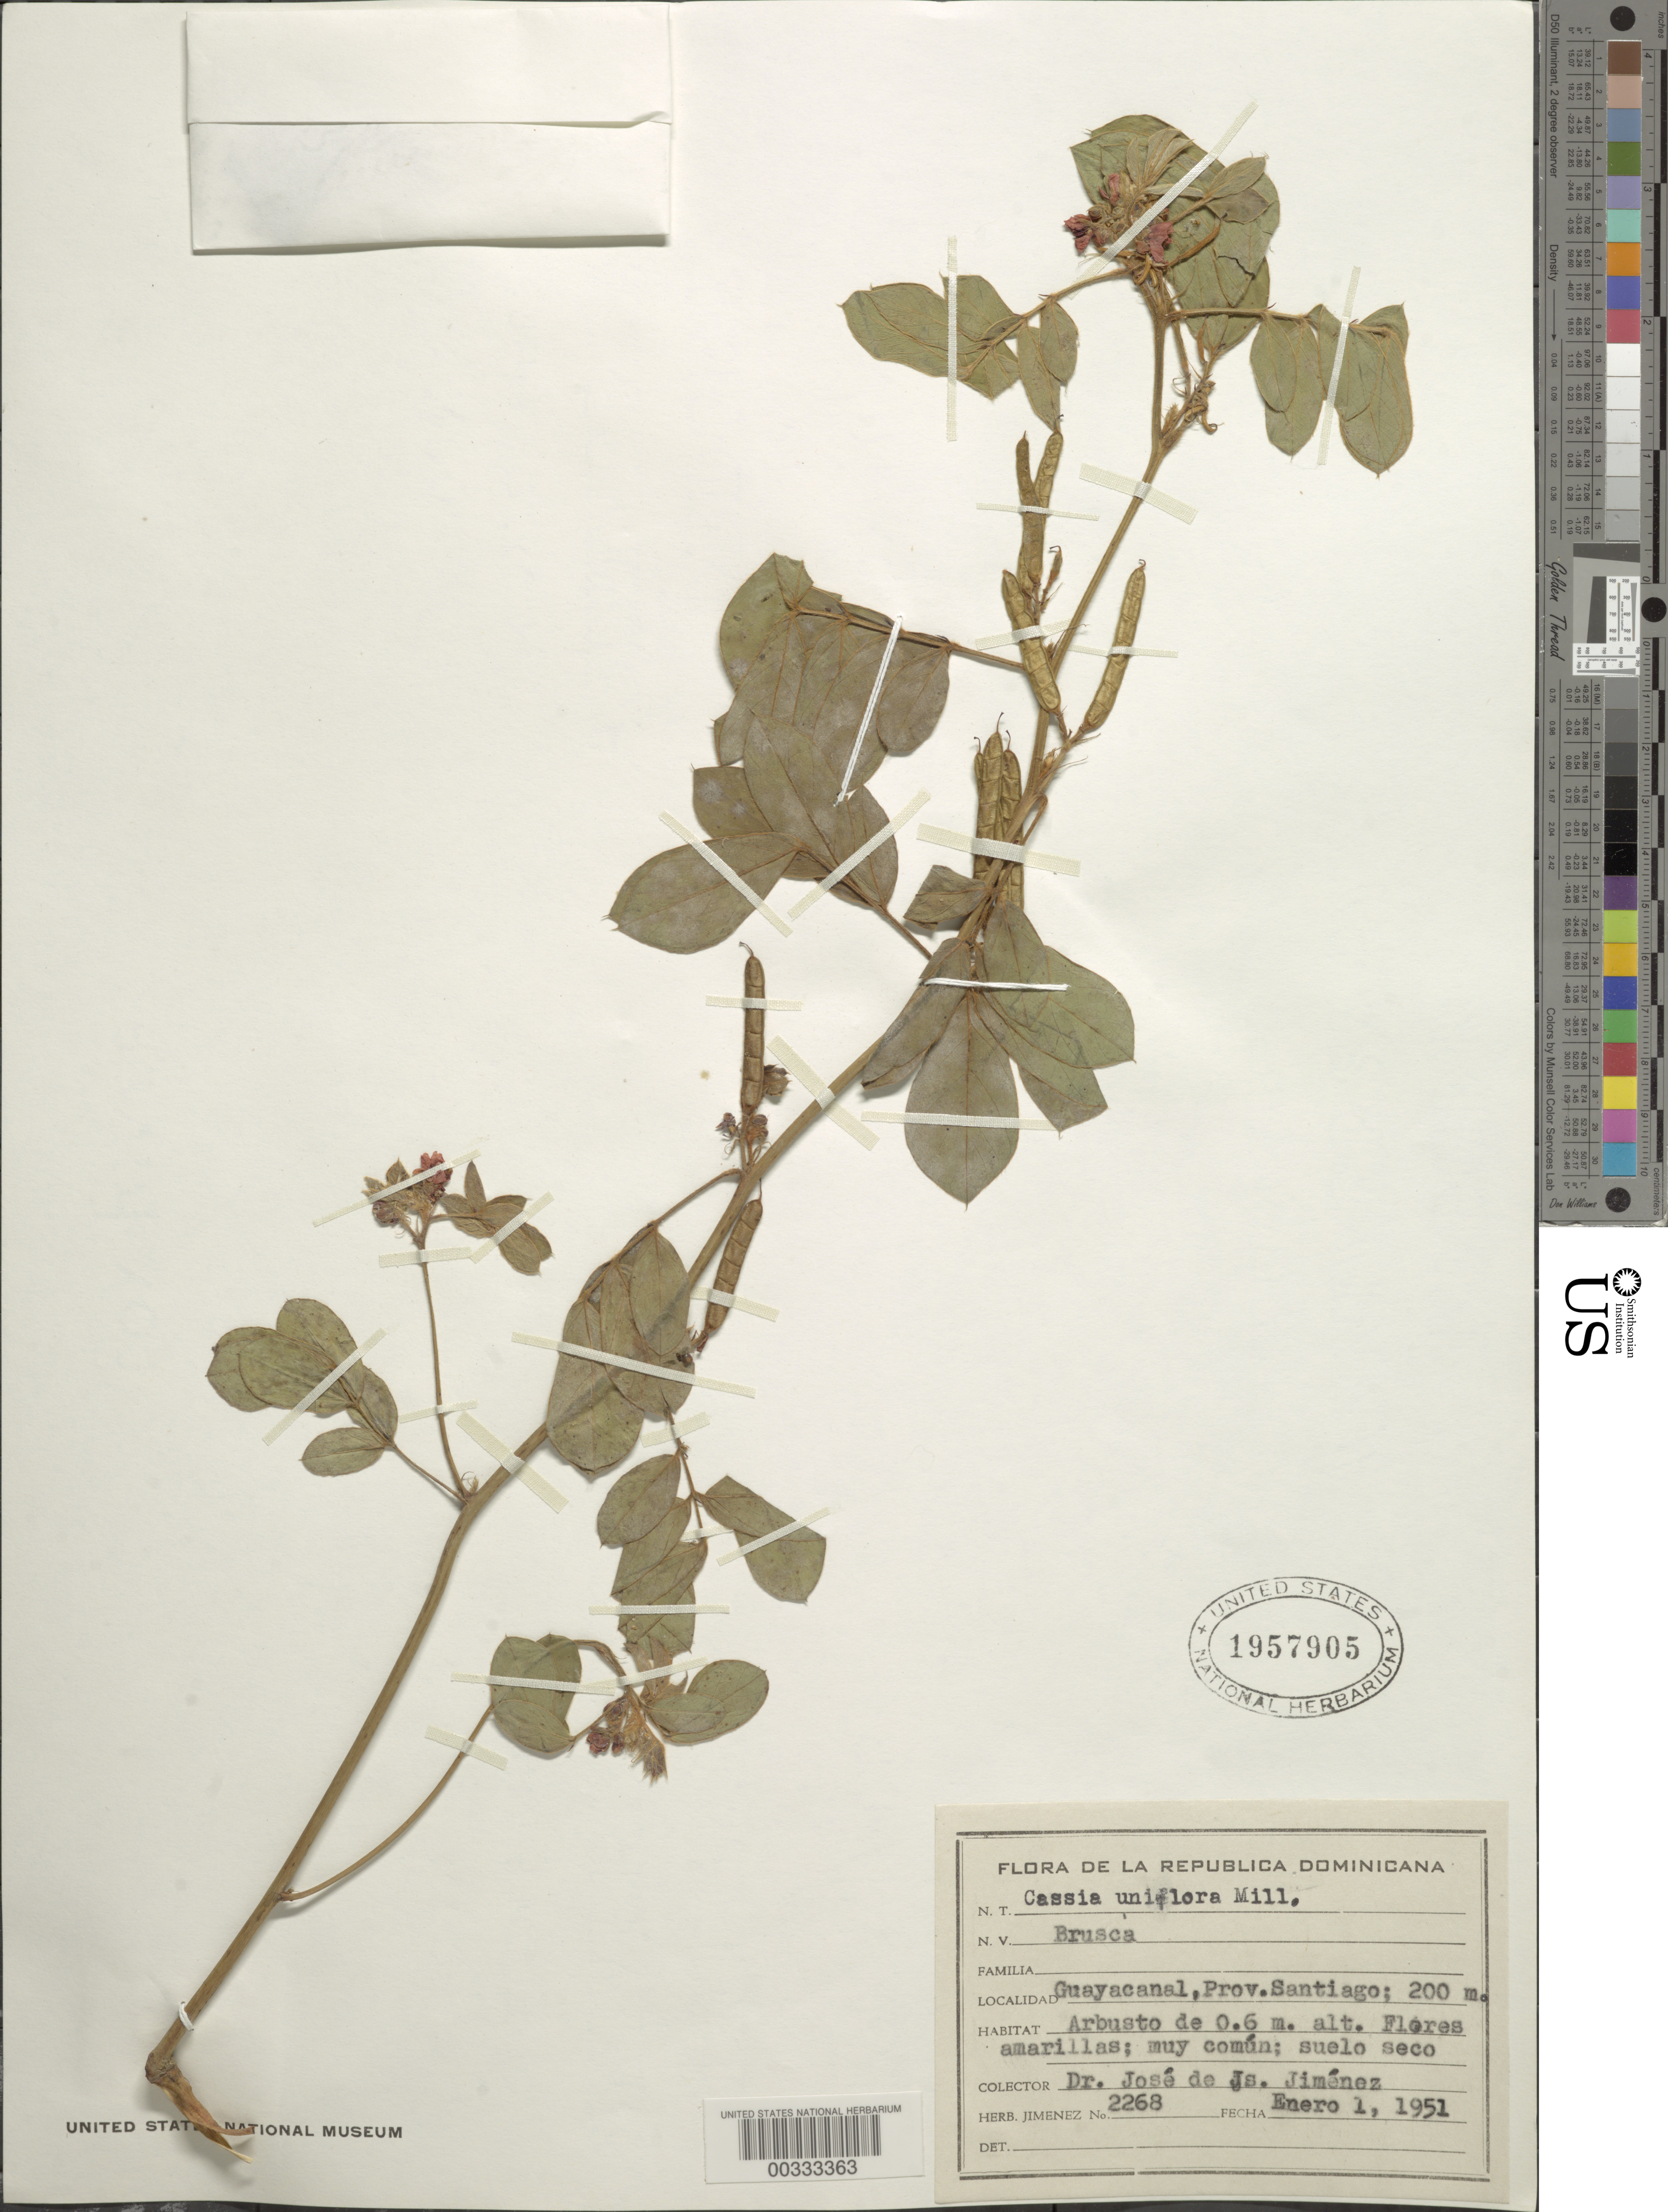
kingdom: Plantae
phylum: Tracheophyta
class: Magnoliopsida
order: Fabales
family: Fabaceae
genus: Senna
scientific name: Senna uniflora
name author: (Mill.) H.S. Irwin & Barneby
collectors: J. J. Jiménez Almonte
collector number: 2268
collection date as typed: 01 Jan 1951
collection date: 1951-01-01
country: Dominican Republic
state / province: Santiago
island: Hispaniola Island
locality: Guayacanal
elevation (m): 200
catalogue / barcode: US 1957905